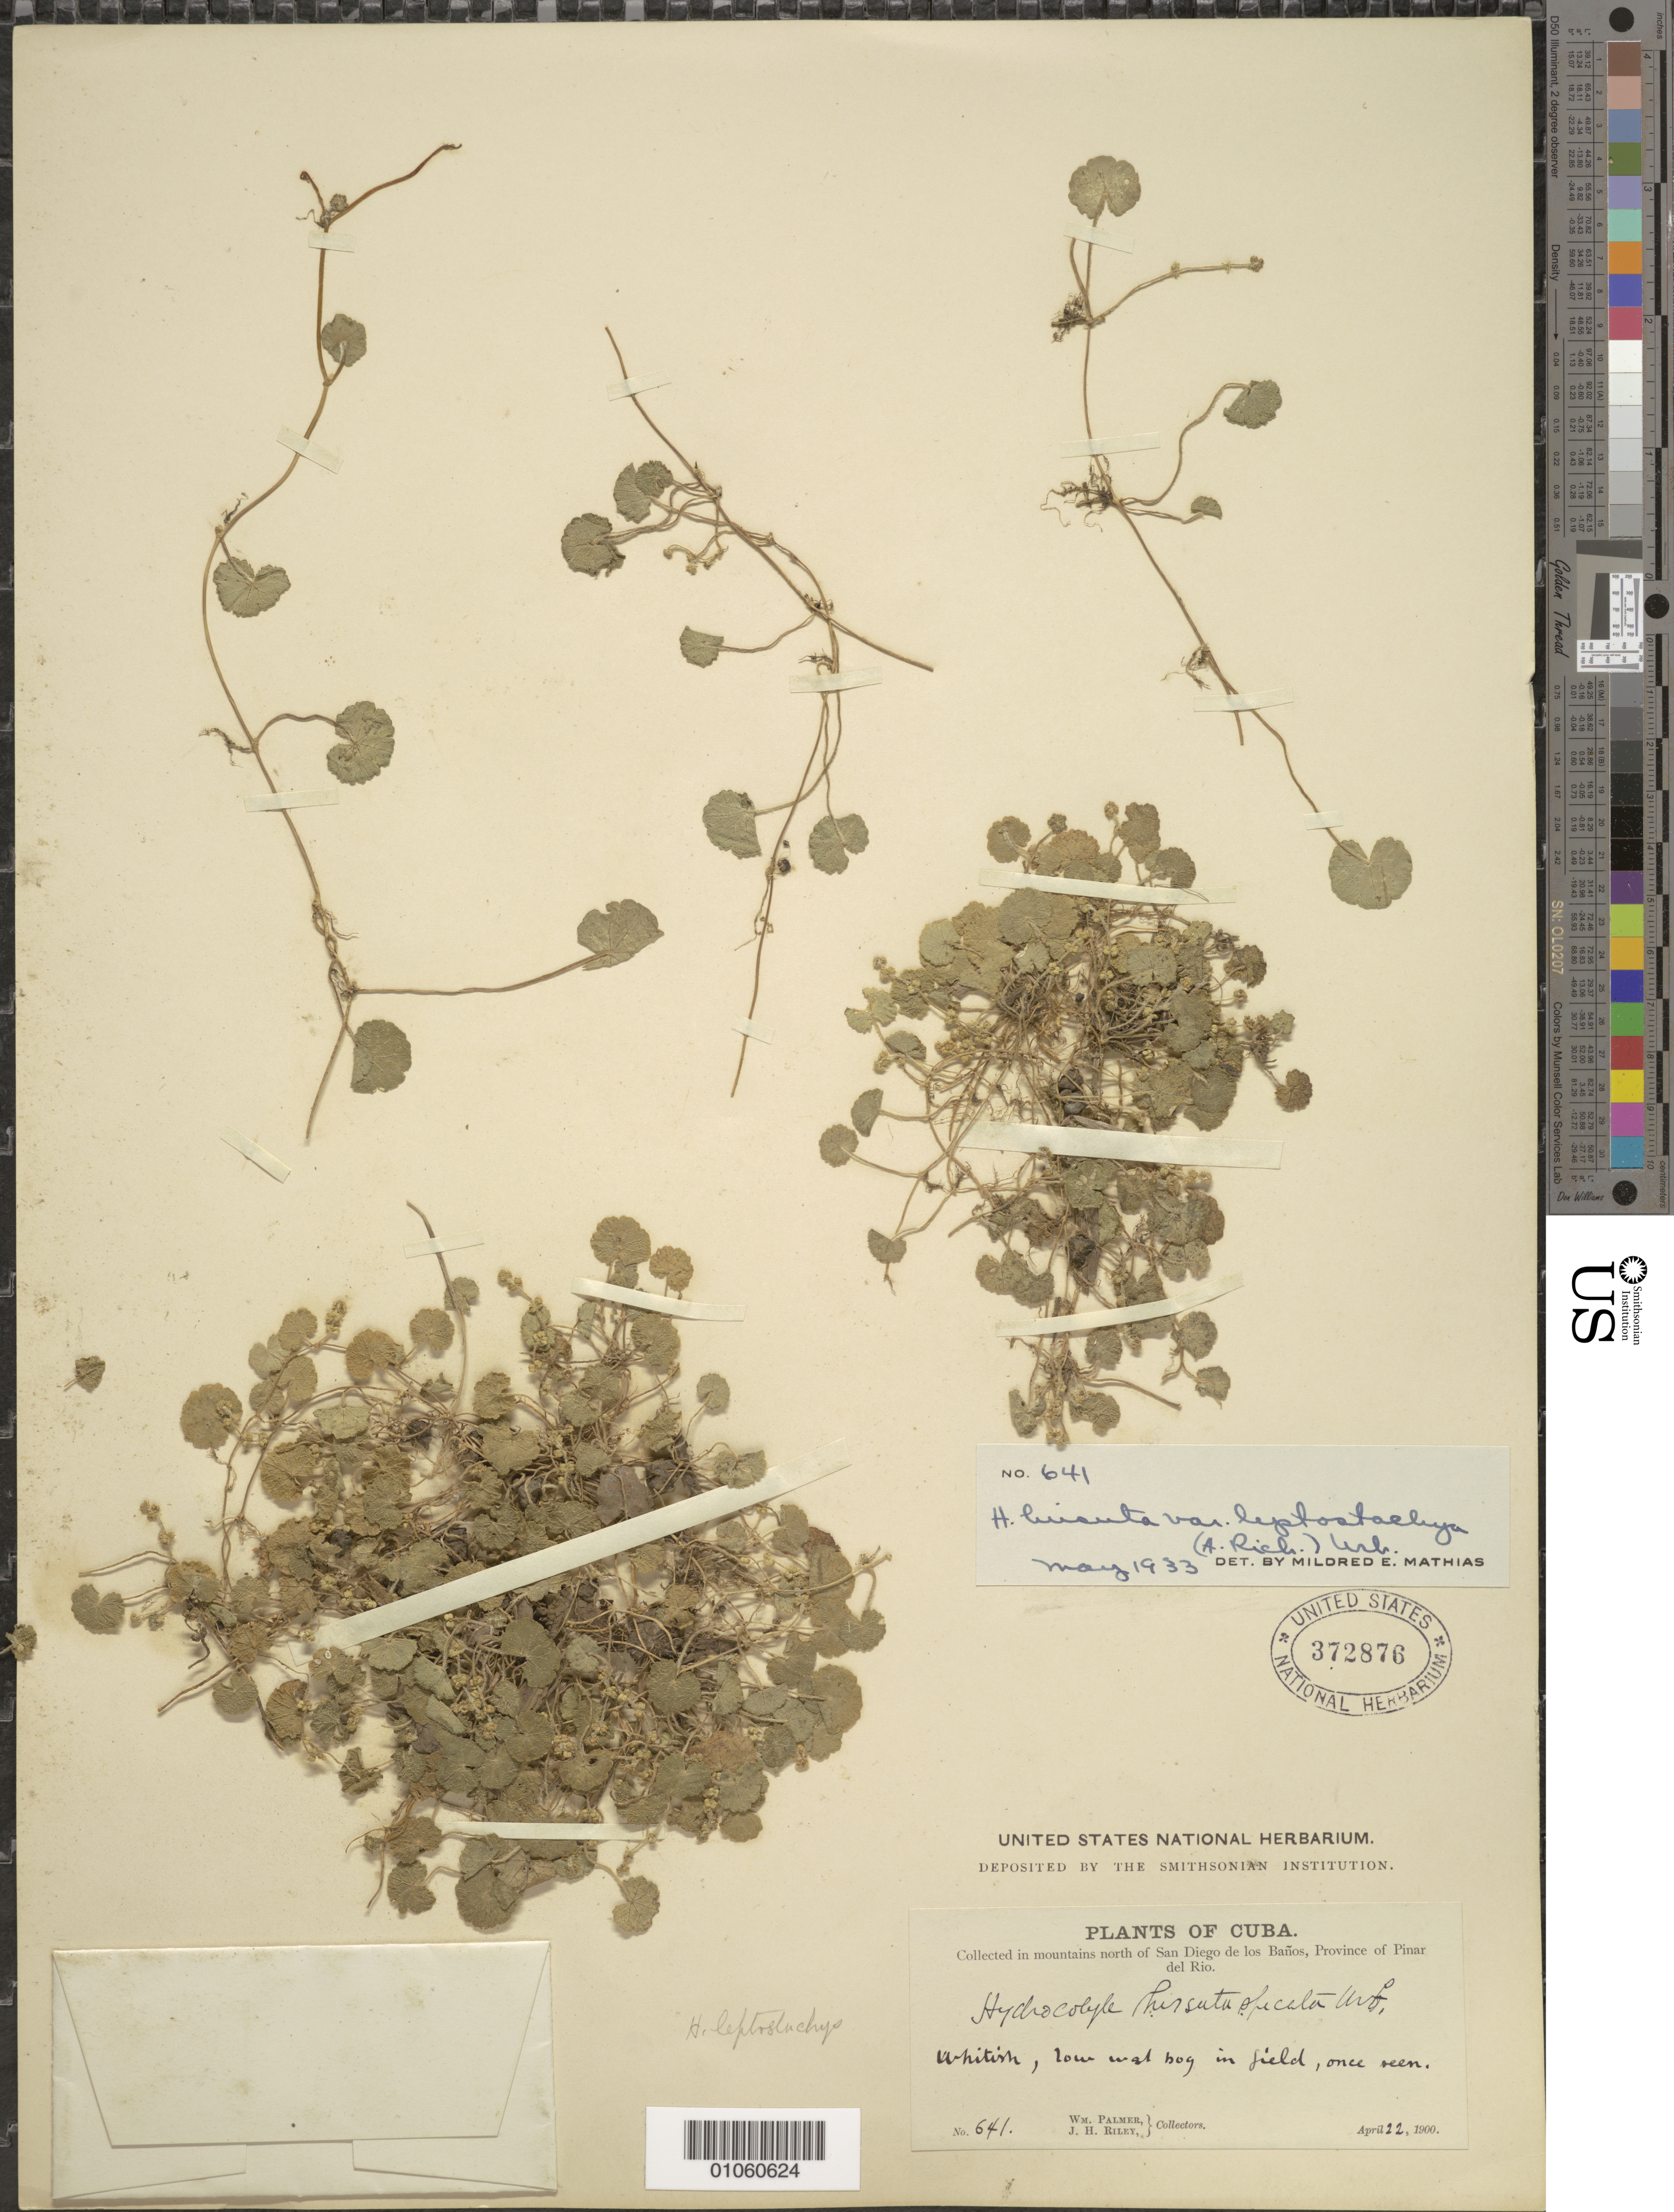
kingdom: Plantae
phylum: Tracheophyta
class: Magnoliopsida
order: Apiales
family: Araliaceae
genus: Hydrocotyle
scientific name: Hydrocotyle hirsuta var. leptostachya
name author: (A. Rich.) Urb.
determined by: Mathias, M. E.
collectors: W. Palmer & J. H. Riley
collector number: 641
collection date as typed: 22 Apr 1900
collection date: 1900-04-22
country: Cuba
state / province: Pinar del Río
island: Cuba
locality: San Diego de los Baños, mountains N of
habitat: Low wet bog in field, one seen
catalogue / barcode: US 372876